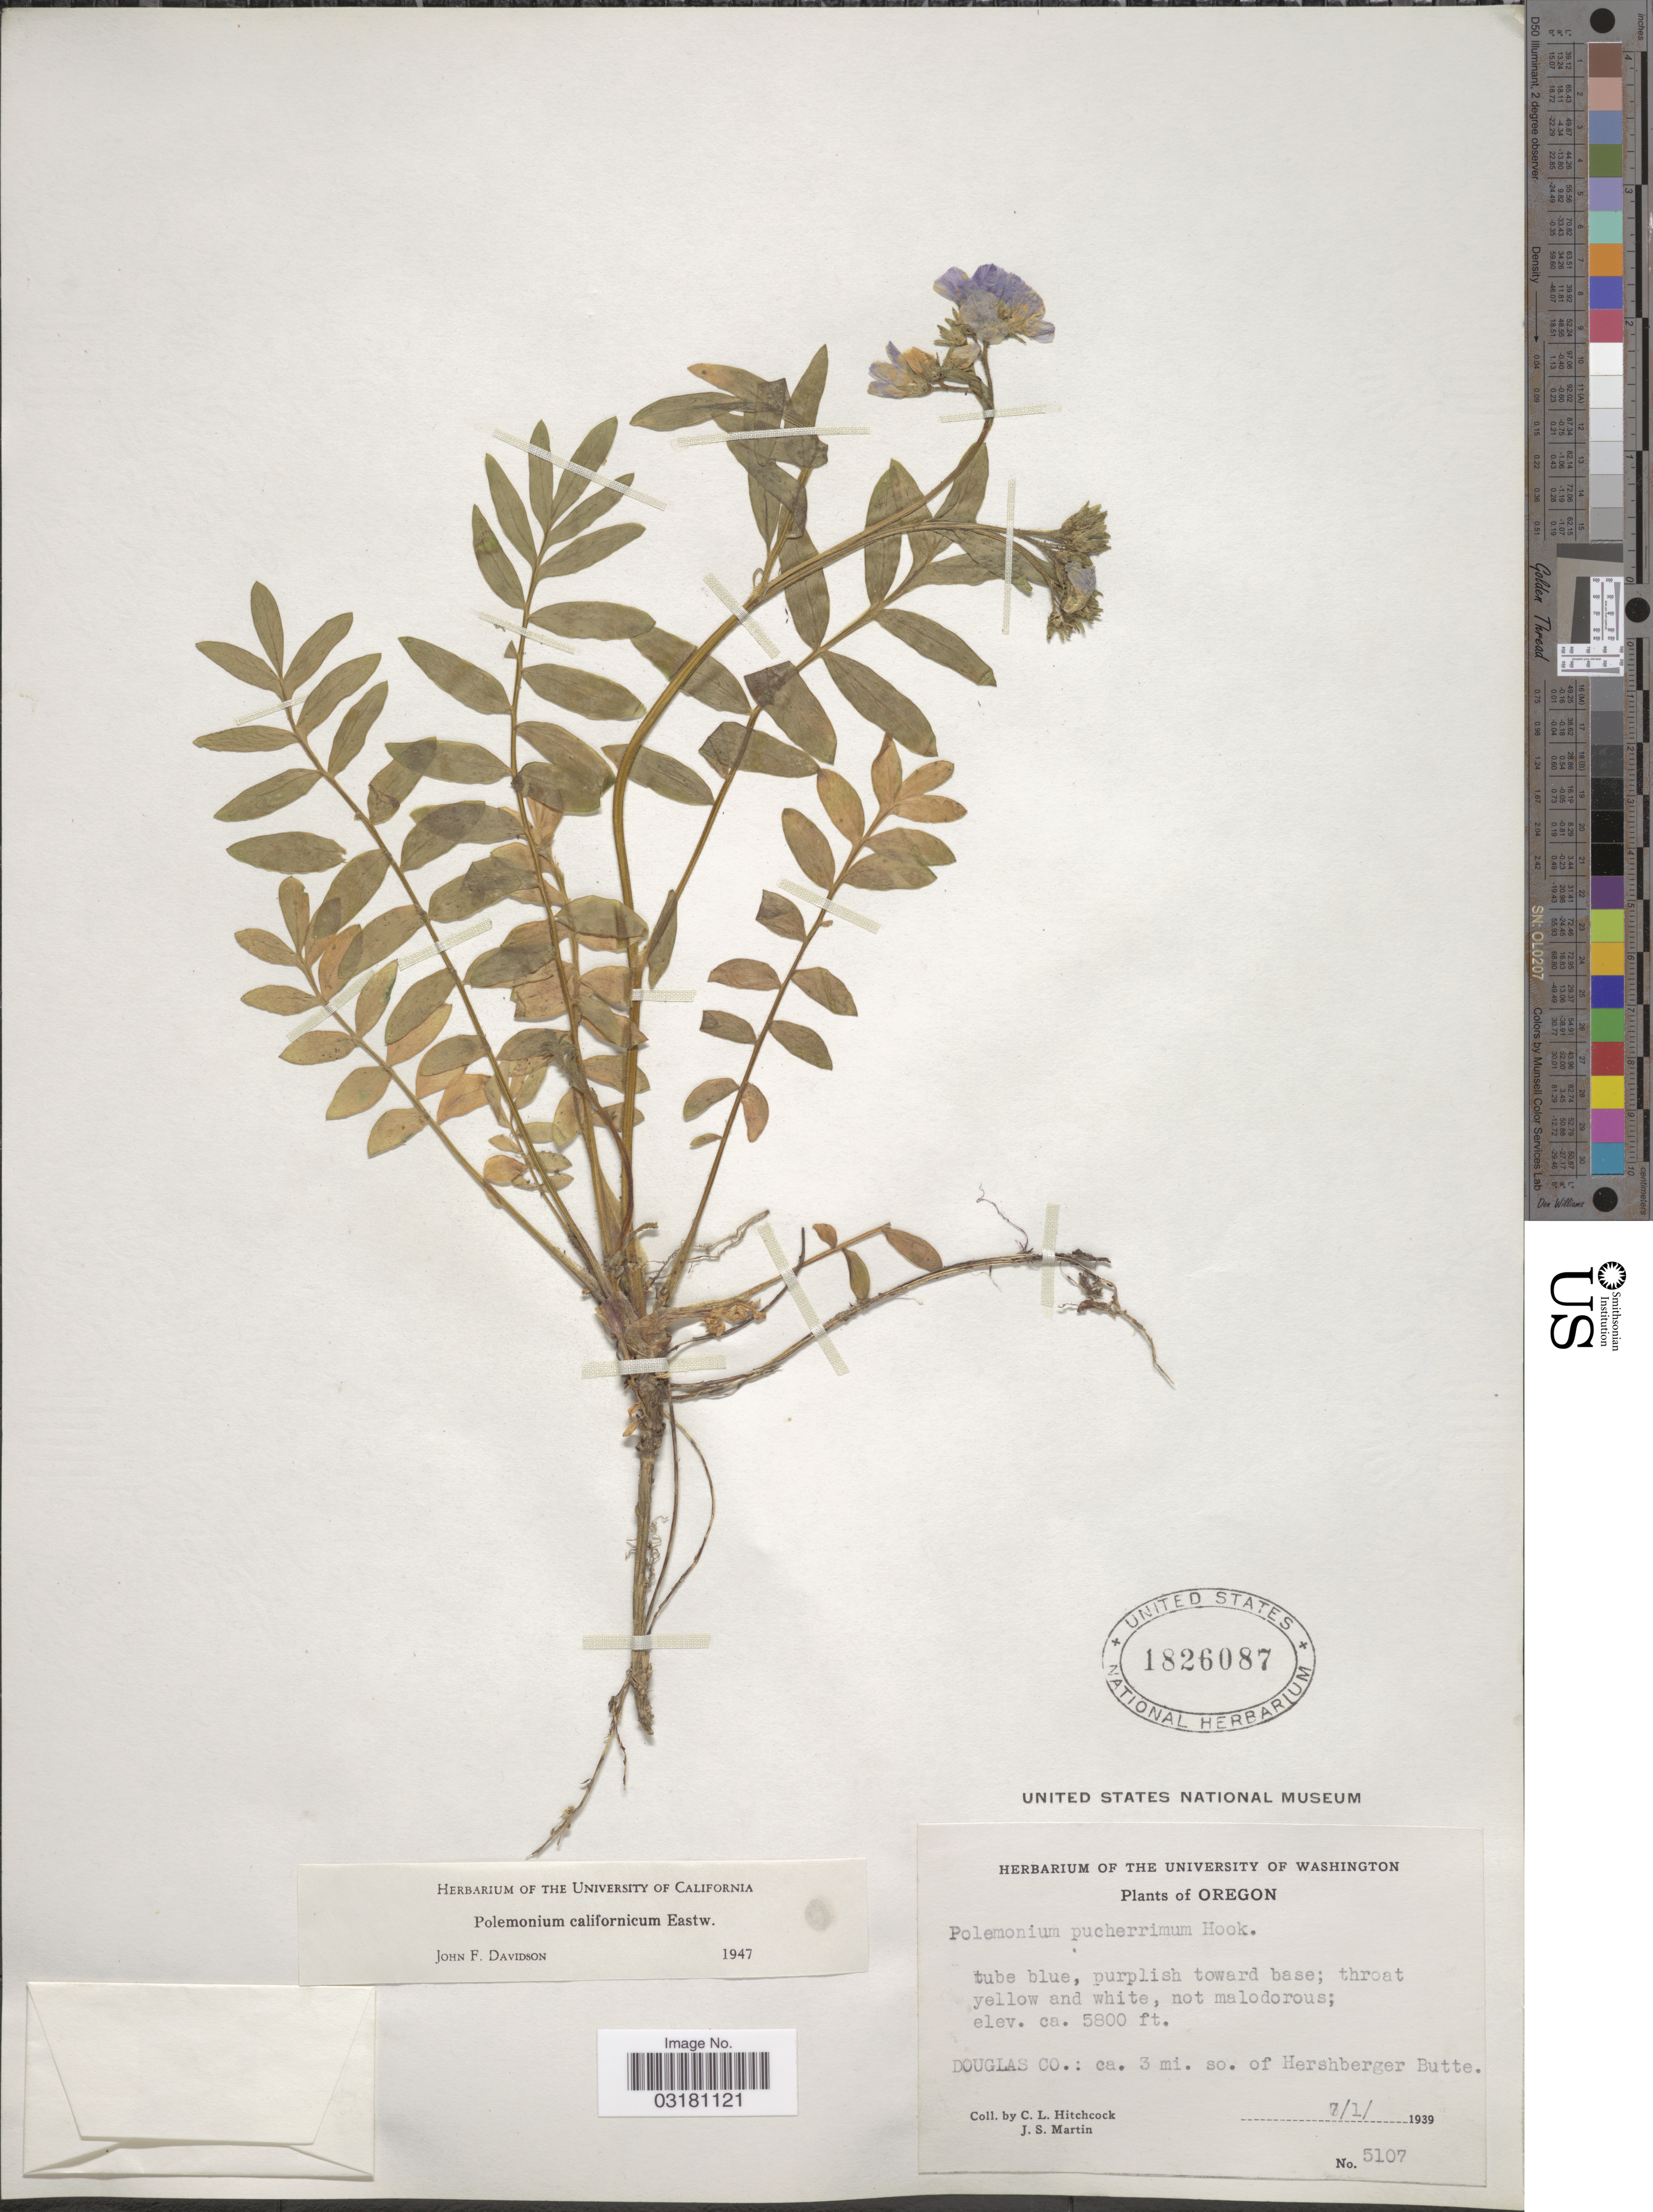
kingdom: Plantae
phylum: Tracheophyta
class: Magnoliopsida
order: Ericales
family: Polemoniaceae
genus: Polemonium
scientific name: Polemonium californicum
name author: Eastw.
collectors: C. L. Hitchcock & J. S. Martin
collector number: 5107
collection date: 1939-07-01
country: United States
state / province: Oregon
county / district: Douglas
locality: Douglas Co.: ca. 3 mi. so. of Hershberger Butte.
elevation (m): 1768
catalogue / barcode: US 1826087